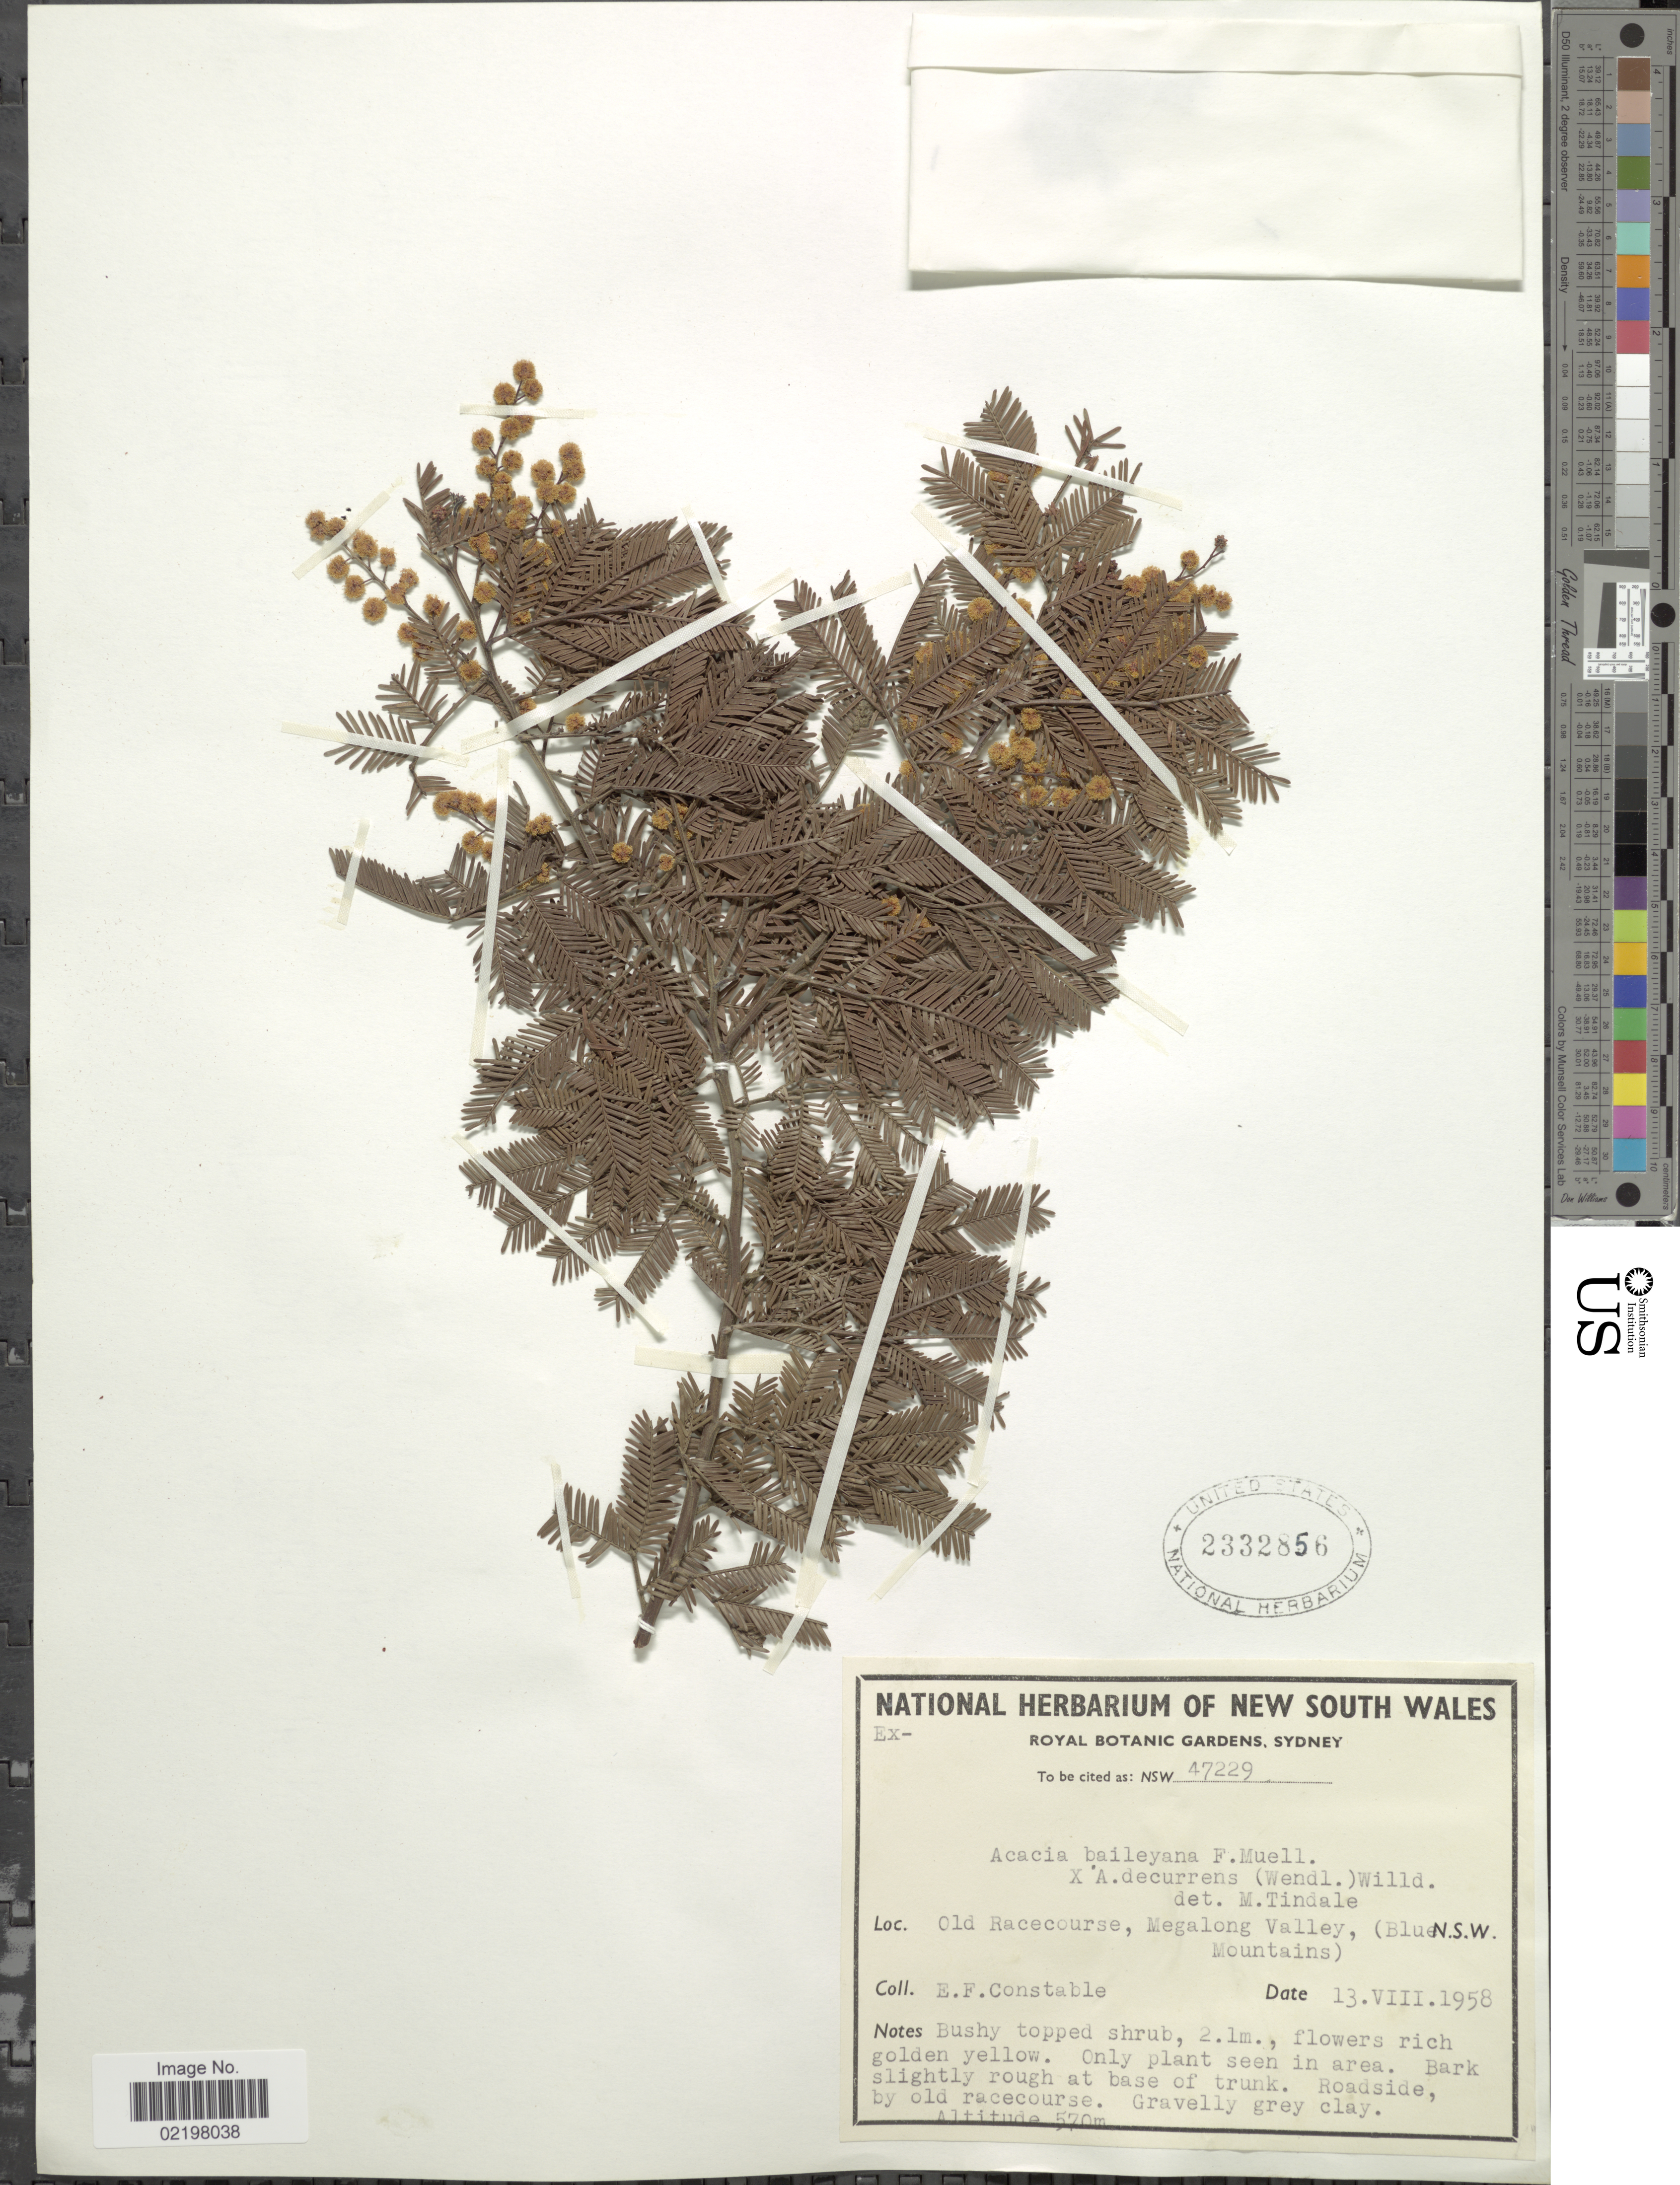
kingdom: Plantae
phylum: Tracheophyta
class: Magnoliopsida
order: Fabales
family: Fabaceae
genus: Acacia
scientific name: Acacia baileyana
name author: F. Muell.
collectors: E. F. Constable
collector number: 47229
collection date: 1958-08-13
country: Australia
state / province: New South Wales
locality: Old Racecourse, Megalong Valley, (Blue Mountains) N.S.W.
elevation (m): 570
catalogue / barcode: US 2332856